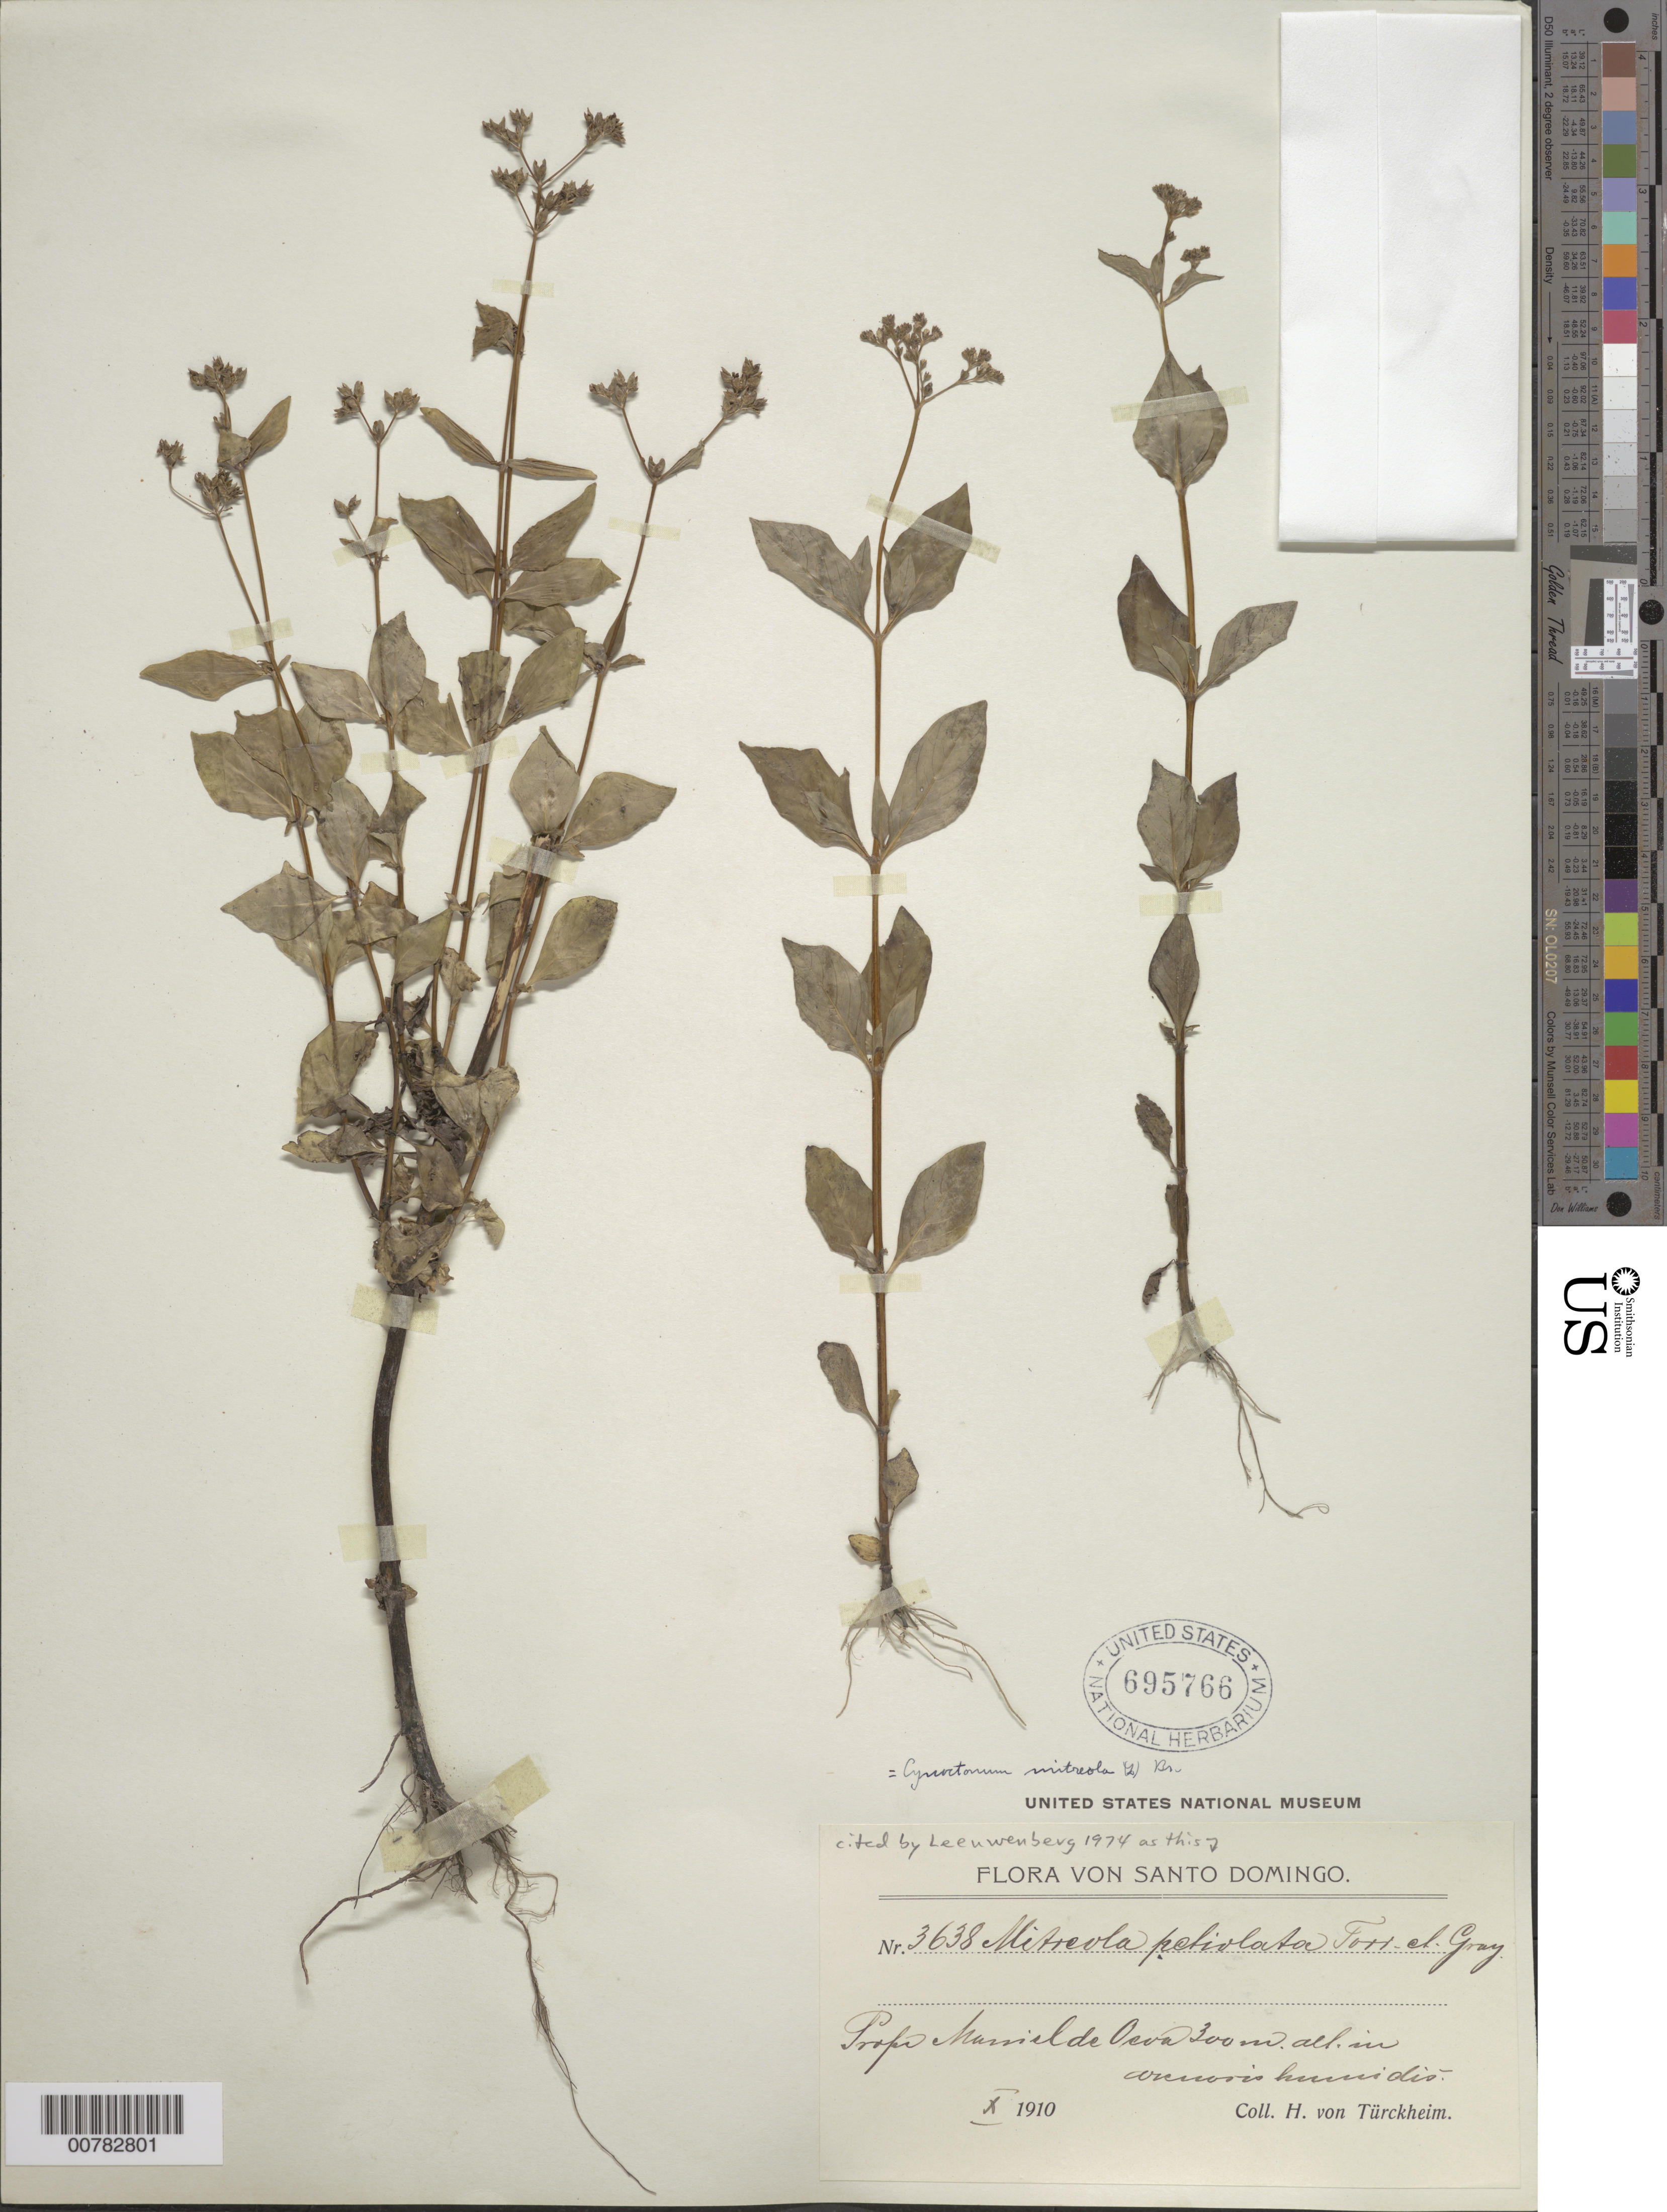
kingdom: Plantae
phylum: Tracheophyta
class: Magnoliopsida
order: Gentianales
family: Loganiaceae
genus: Mitreola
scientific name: Mitreola petiolata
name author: (J.F. Gmel.) Torr. & A. Gray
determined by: Leeuwenberg, A. J. M.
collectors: H. von Türckheim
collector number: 3638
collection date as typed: Oct 1910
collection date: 1910-10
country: Dominican Republic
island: Hispaniola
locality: Proper "Harniel" de Ocoa.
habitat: In "orcuovis" humidis.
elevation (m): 300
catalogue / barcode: US 695766